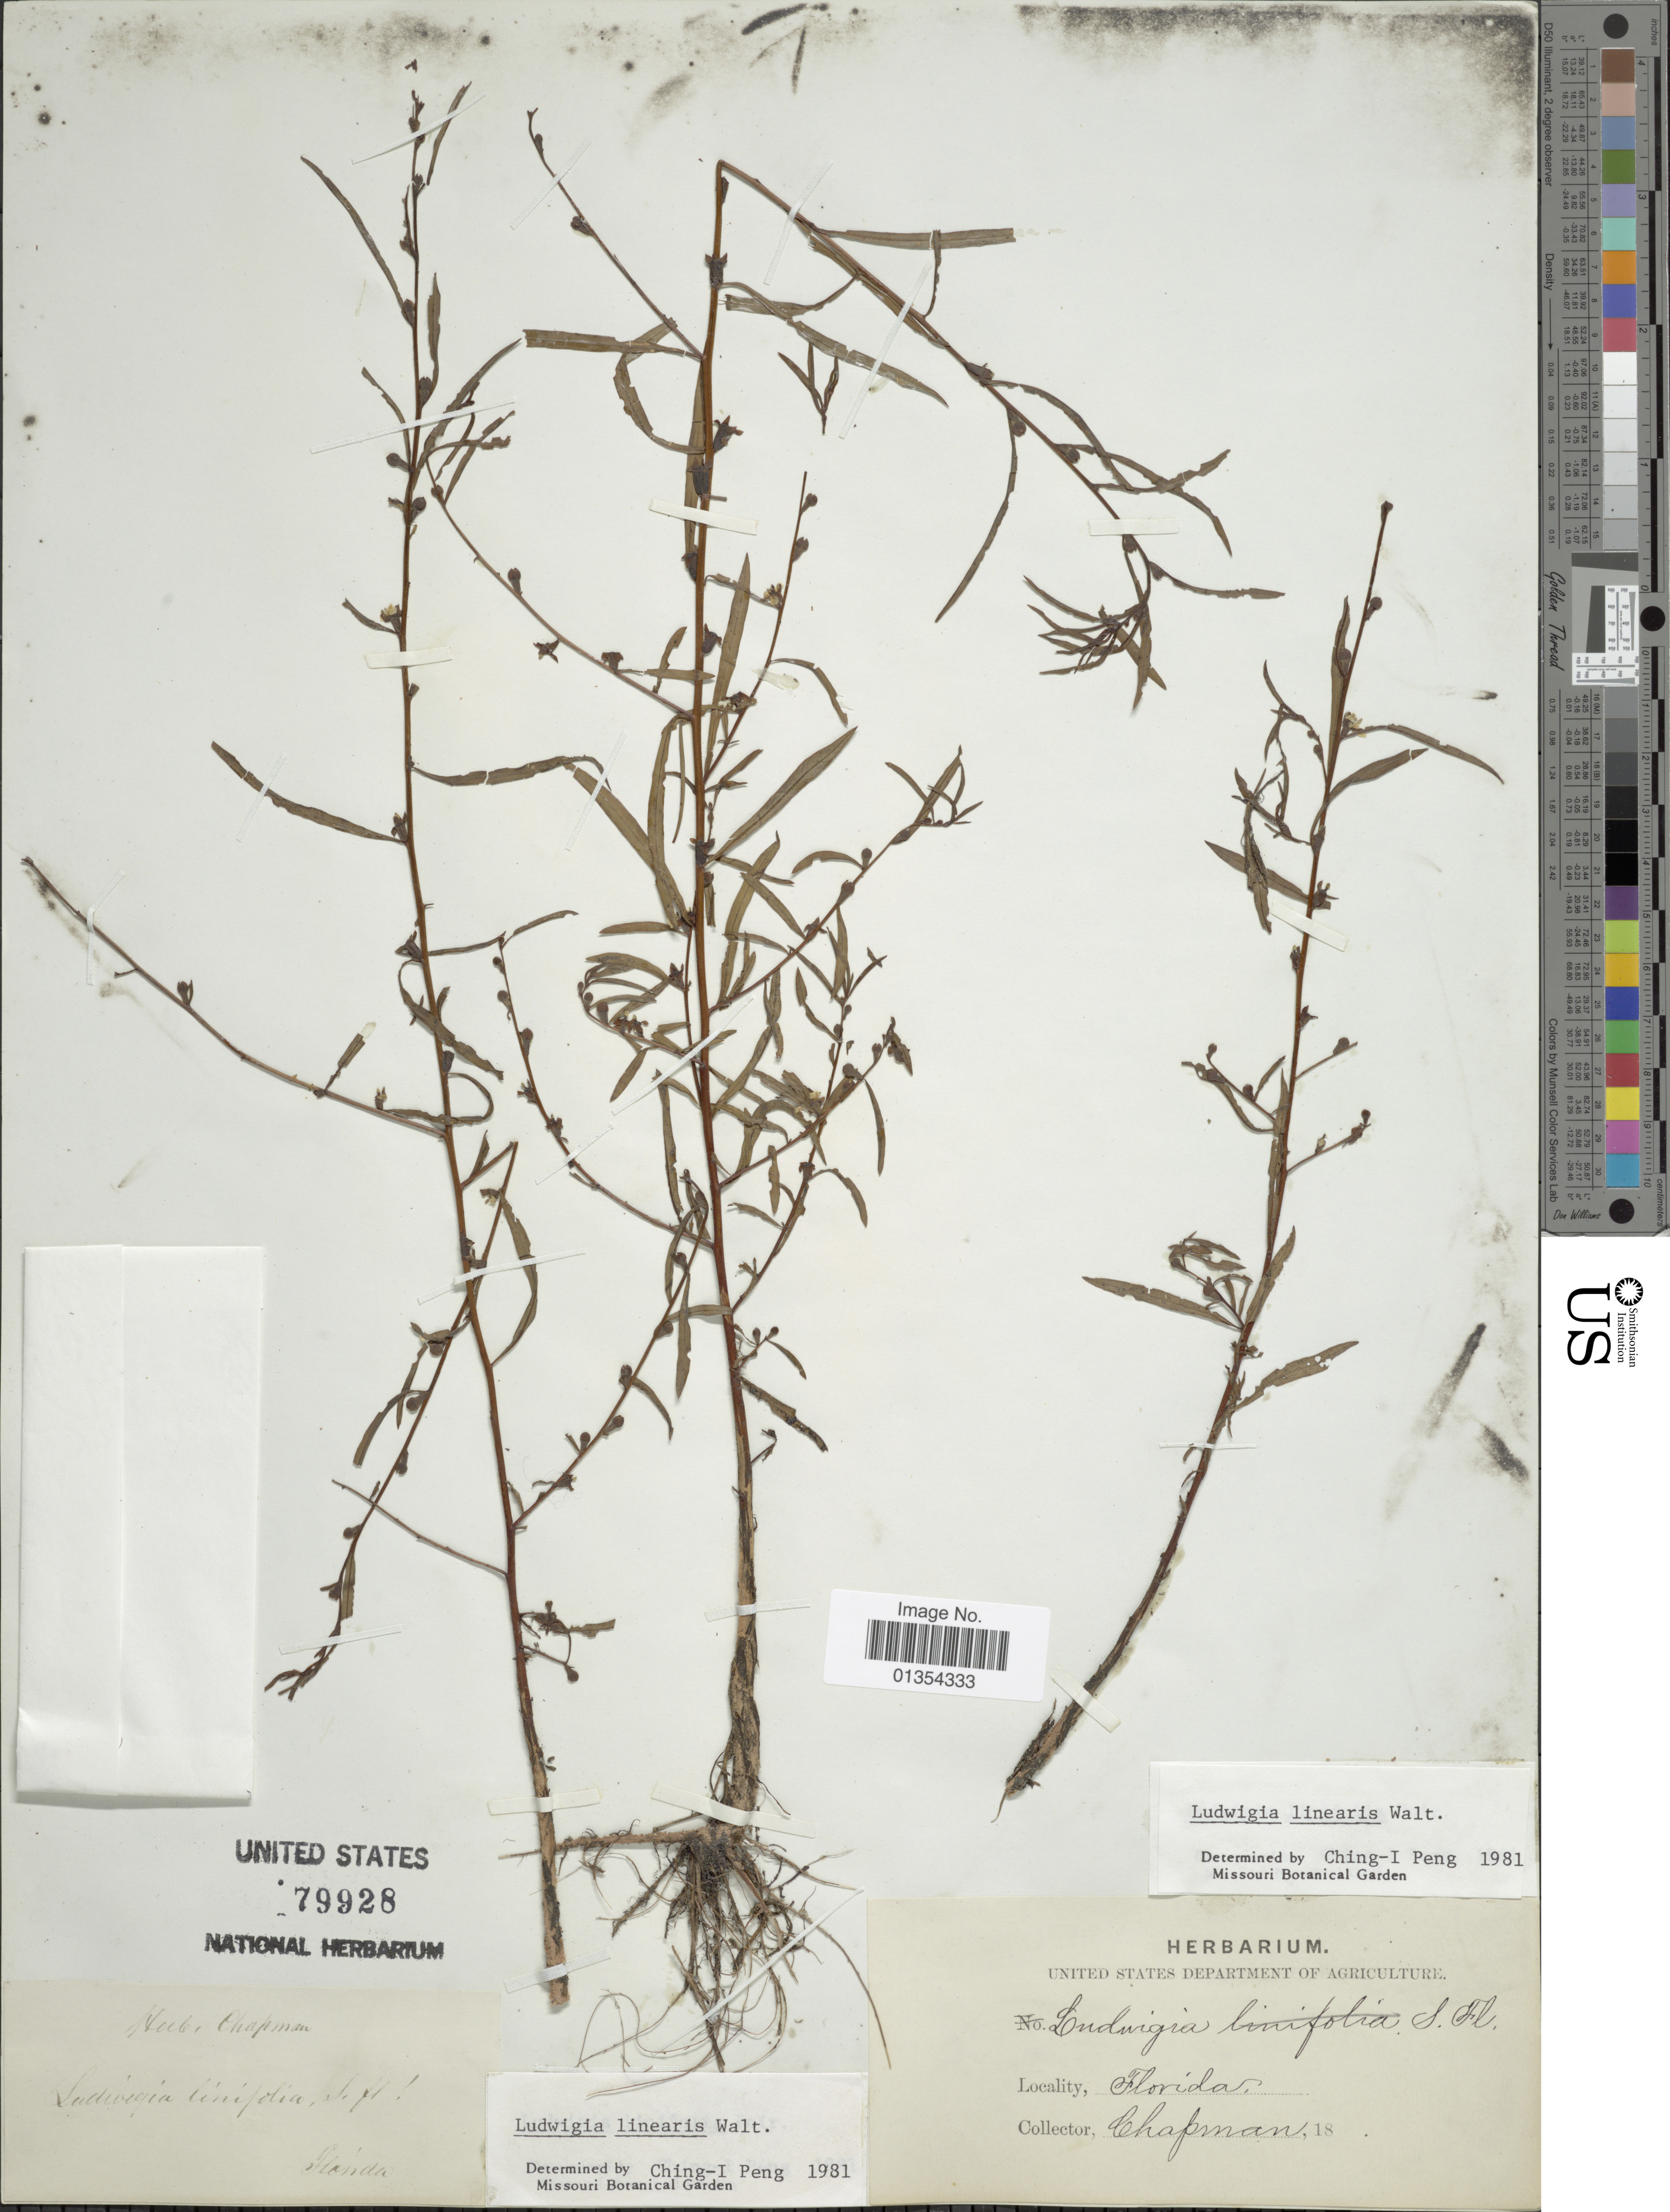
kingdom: Plantae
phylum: Tracheophyta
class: Magnoliopsida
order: Myrtales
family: Onagraceae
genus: Ludwigia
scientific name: Ludwigia linearis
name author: Walter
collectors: ex herb. Chapman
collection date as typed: Transcribed d/m/y: //18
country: United States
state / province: Florida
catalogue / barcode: US 79928